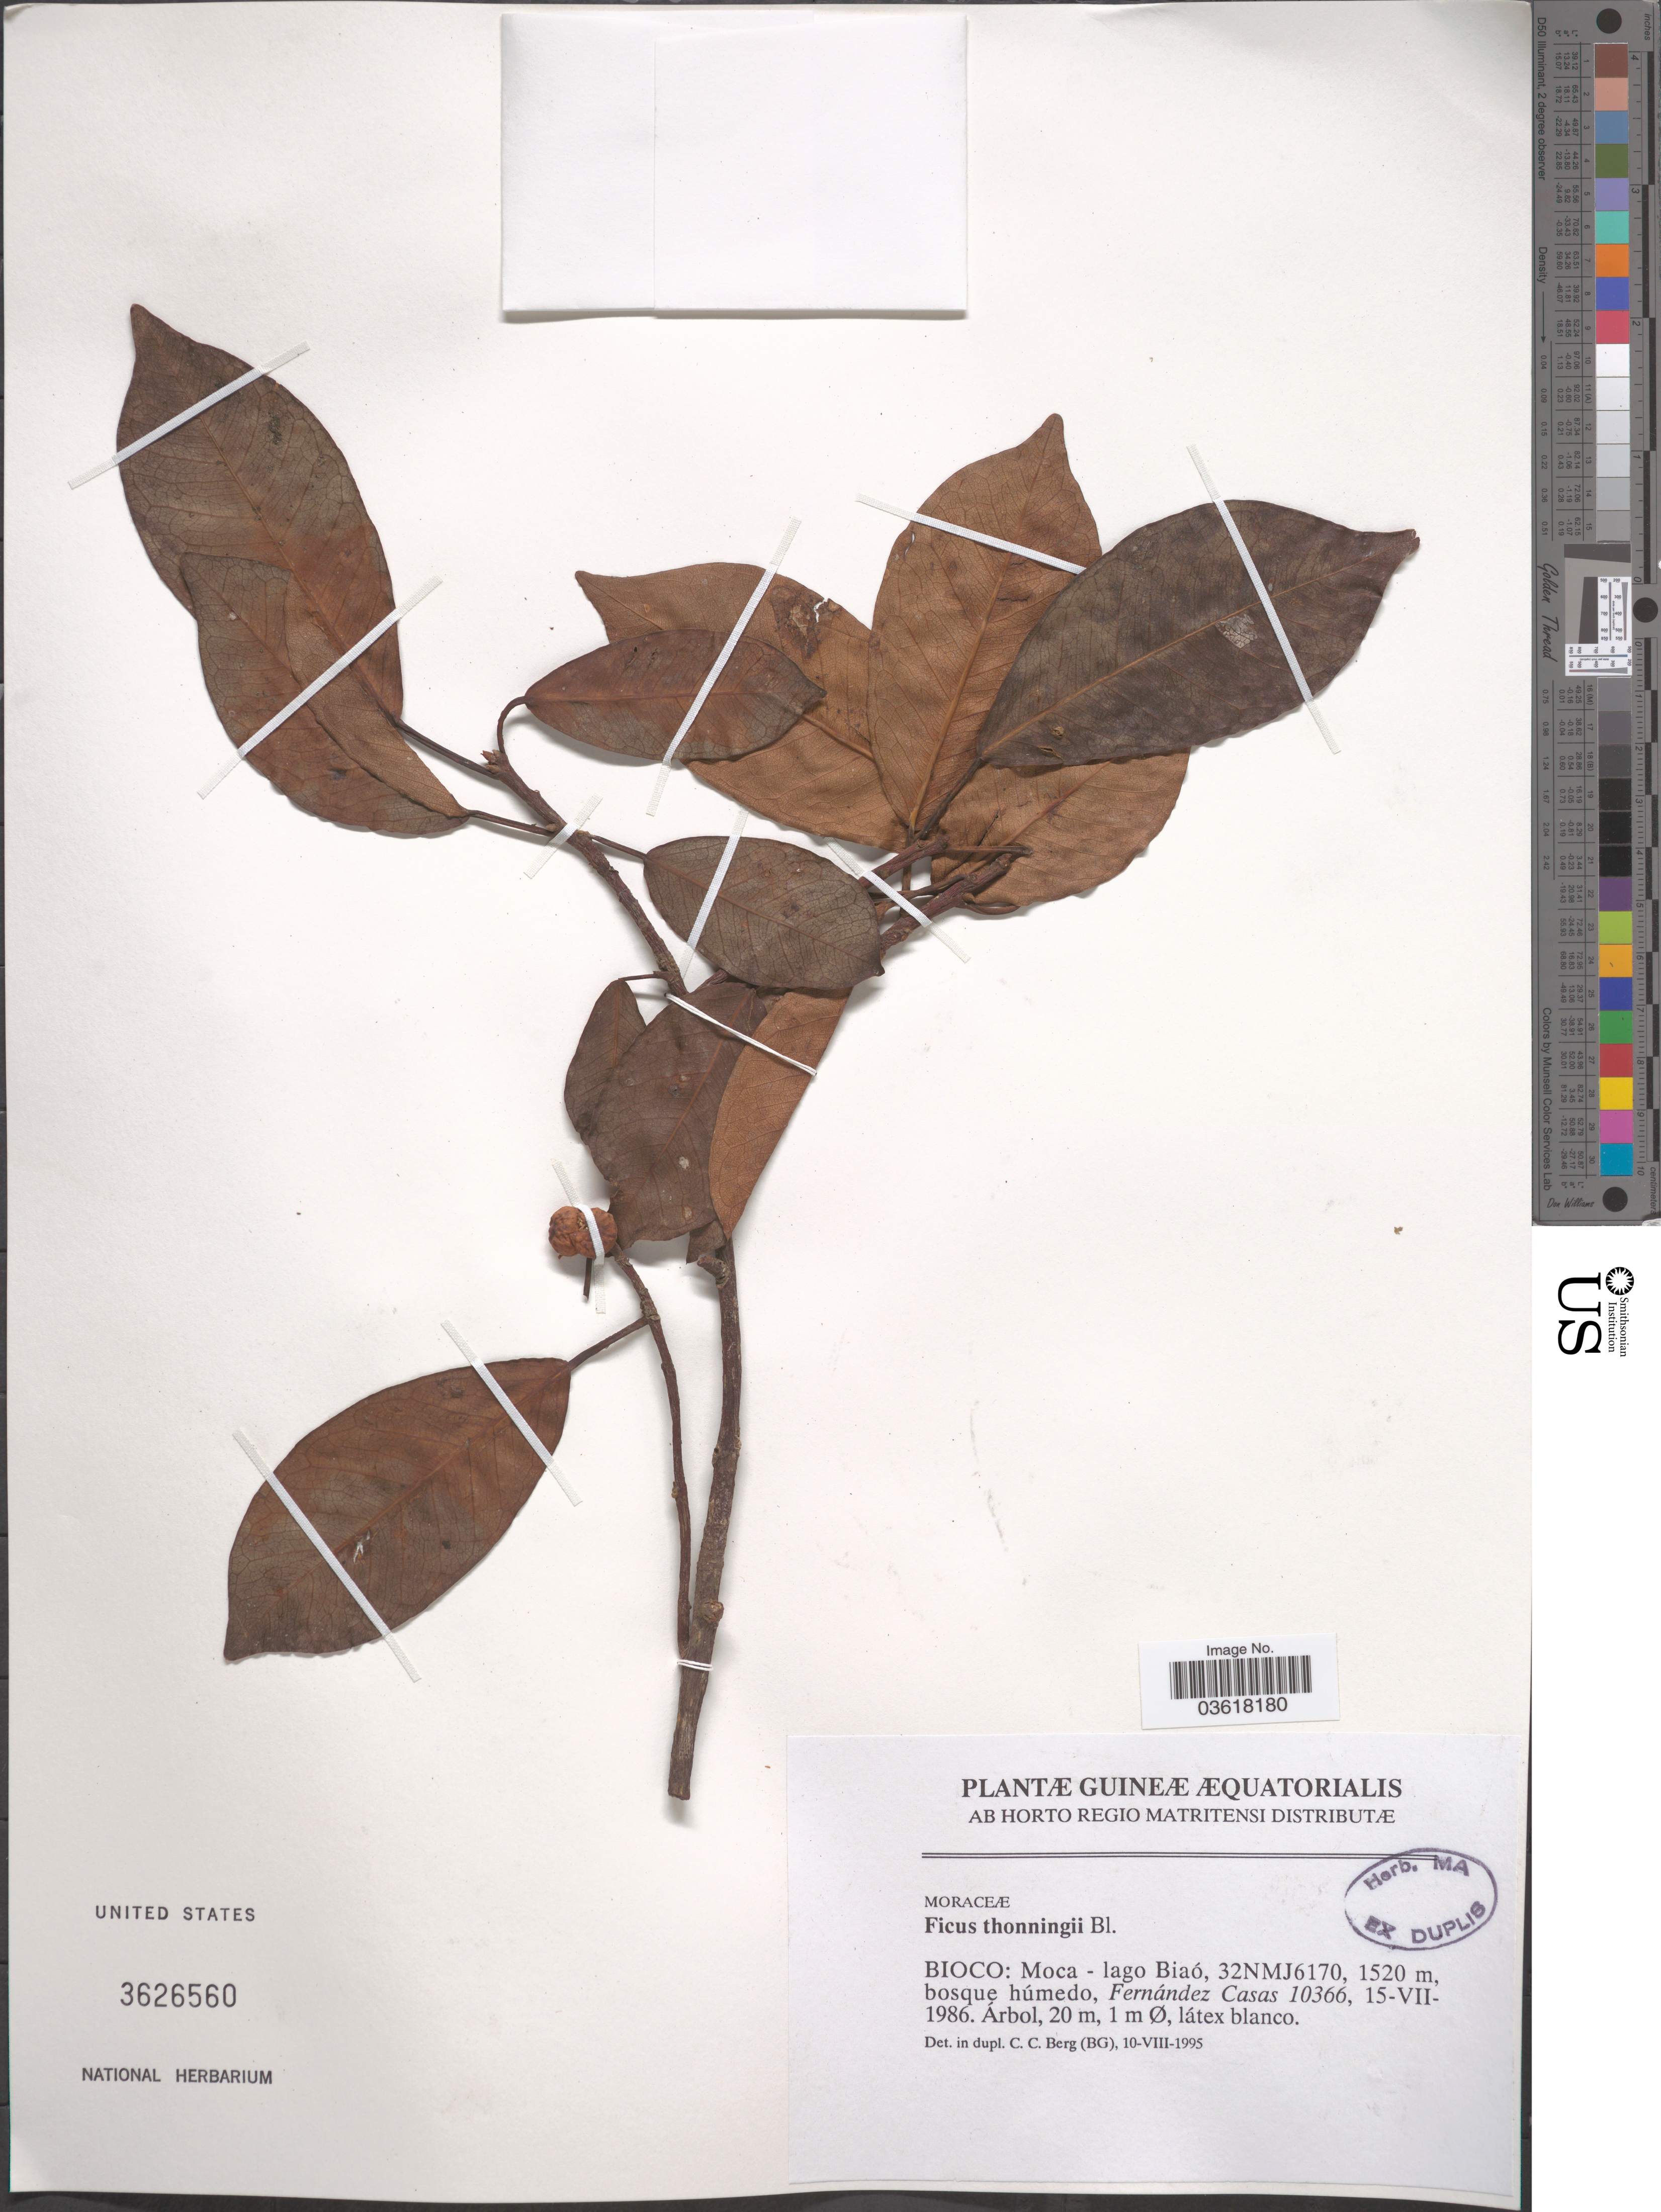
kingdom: Plantae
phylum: Tracheophyta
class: Magnoliopsida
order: Rosales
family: Moraceae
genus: Ficus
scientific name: Ficus thonningii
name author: Blume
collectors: F. Casas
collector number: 10366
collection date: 1986-07-15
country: Equatorial Guinea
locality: Guineæ Æquatorialis. Bioco: Moca - lago Biaó, 32NMJ6170.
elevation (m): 1520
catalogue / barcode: US 3626560